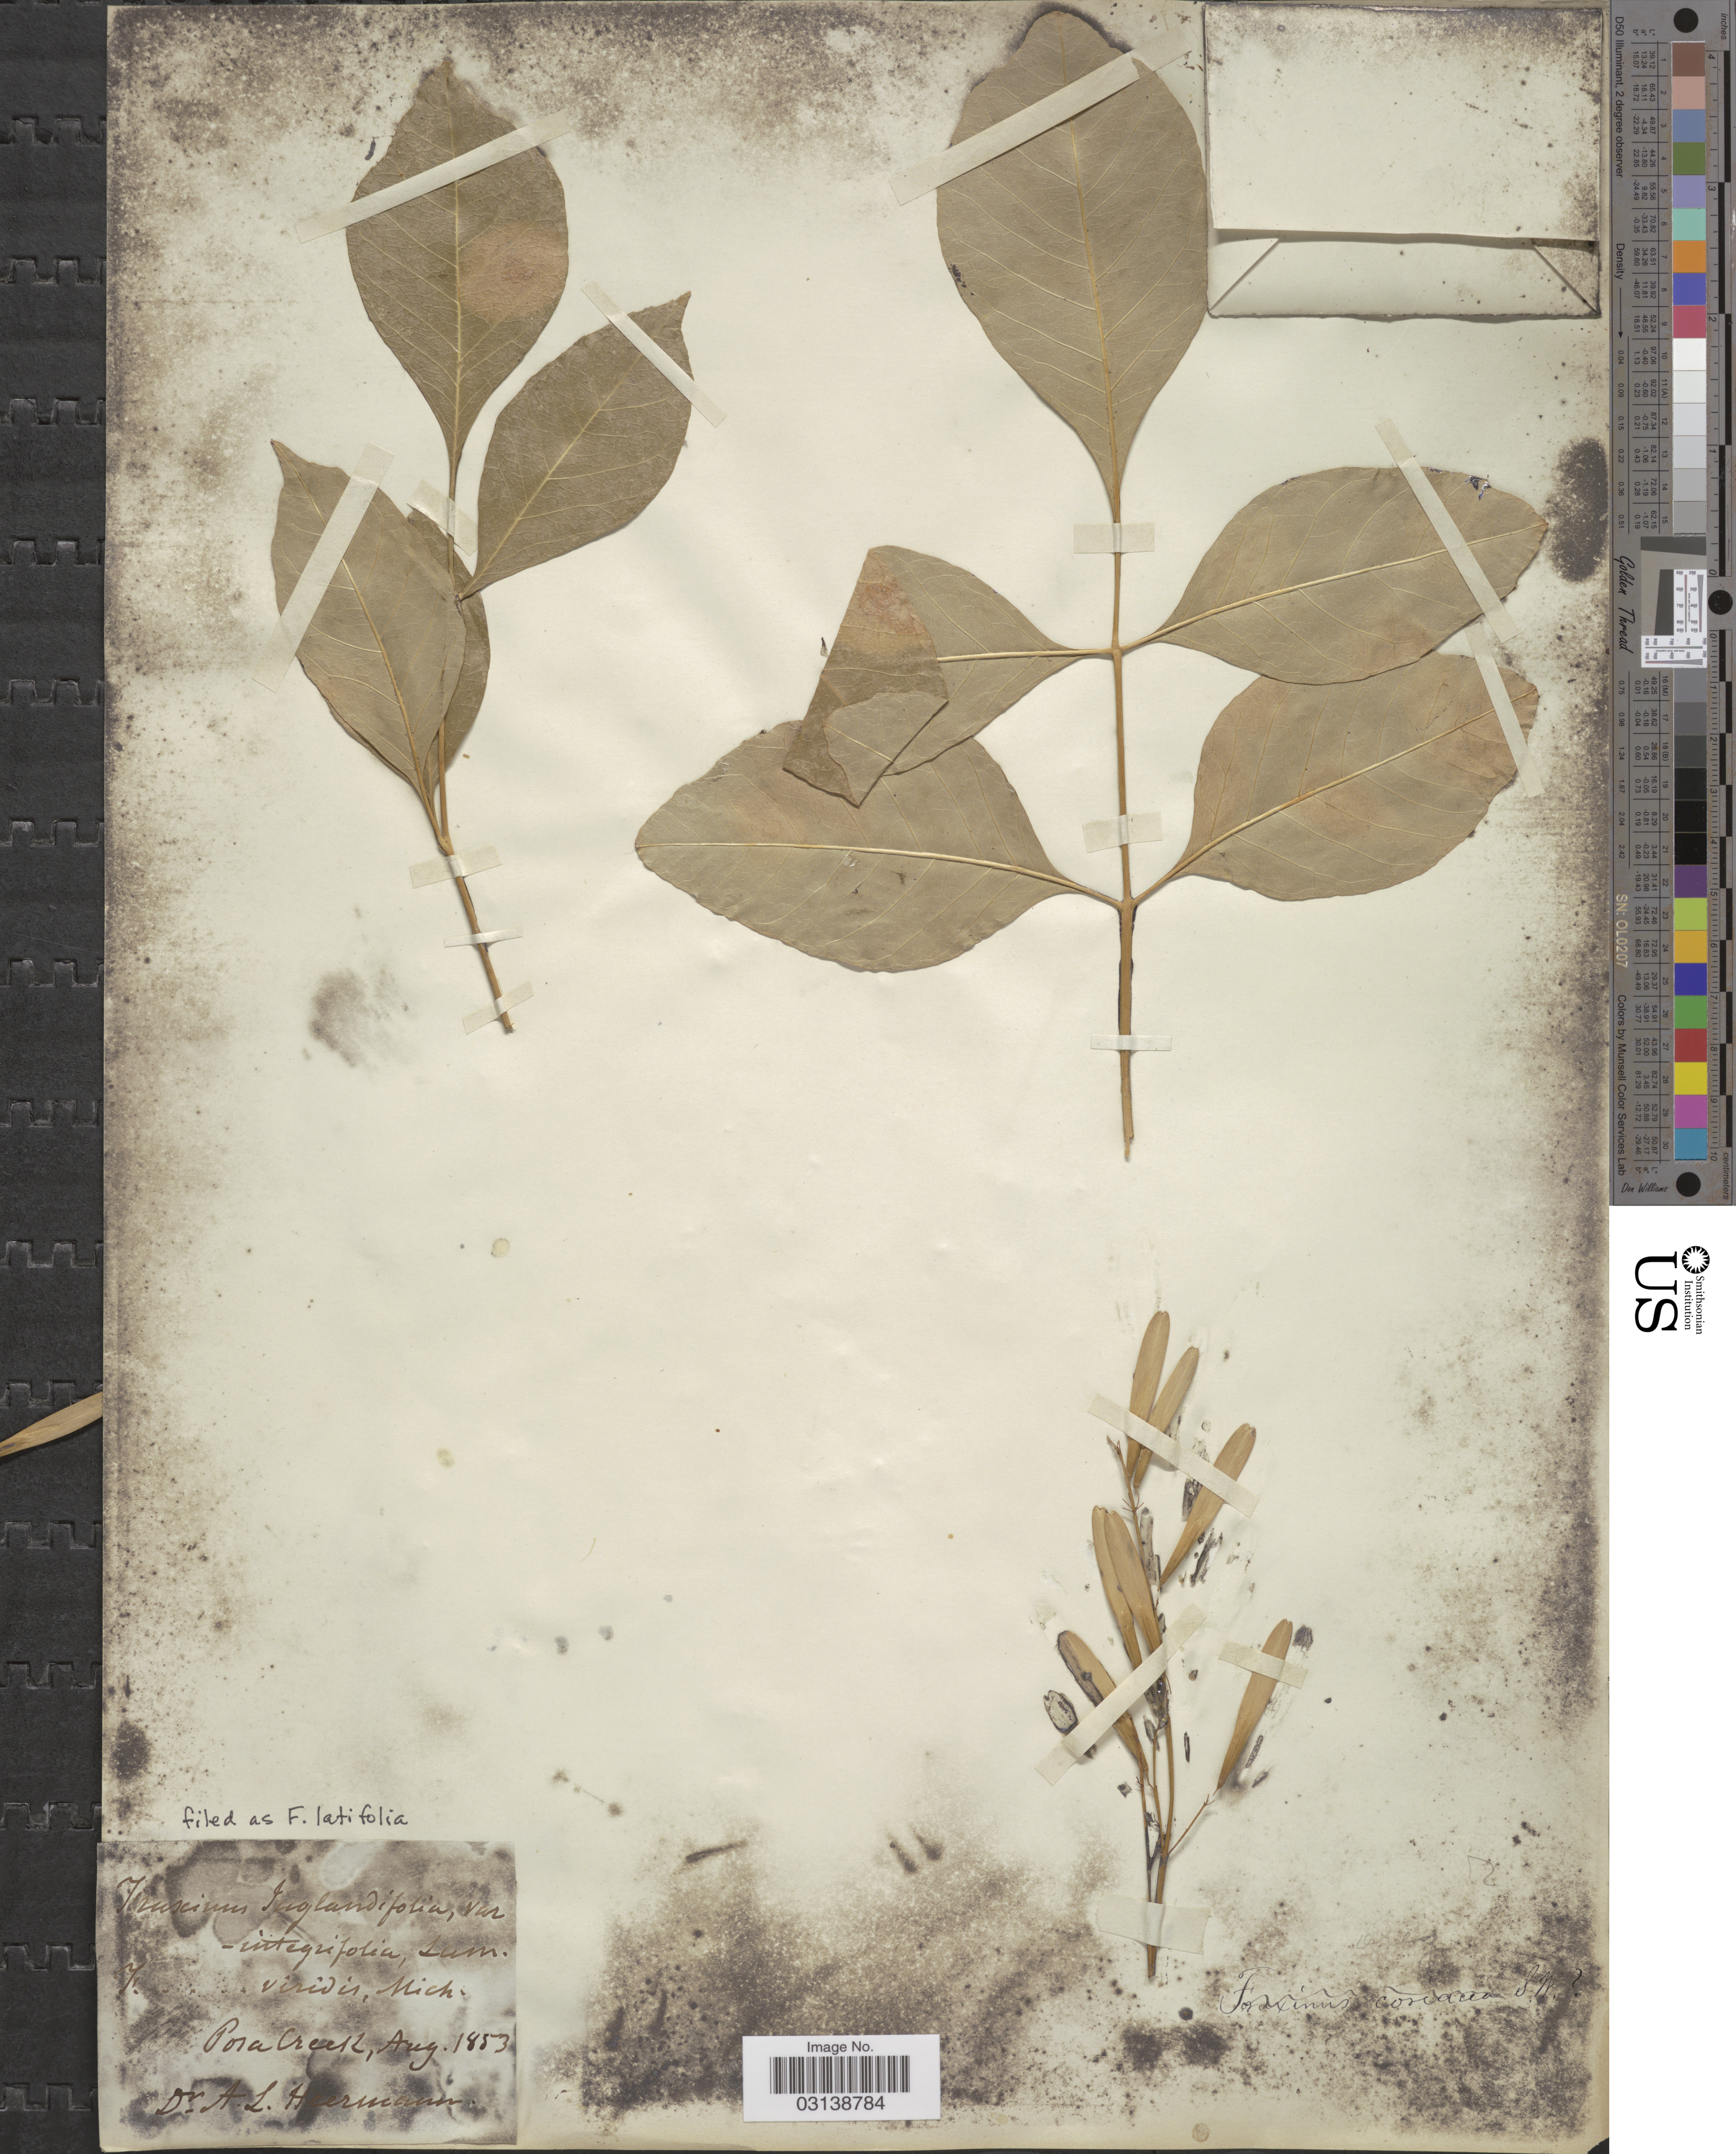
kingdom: Plantae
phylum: Tracheophyta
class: Magnoliopsida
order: Lamiales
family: Oleaceae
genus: Fraxinus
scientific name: Fraxinus latifolia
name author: Benth.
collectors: A. Heermann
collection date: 1853-08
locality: Posa [interpreted] Creek.